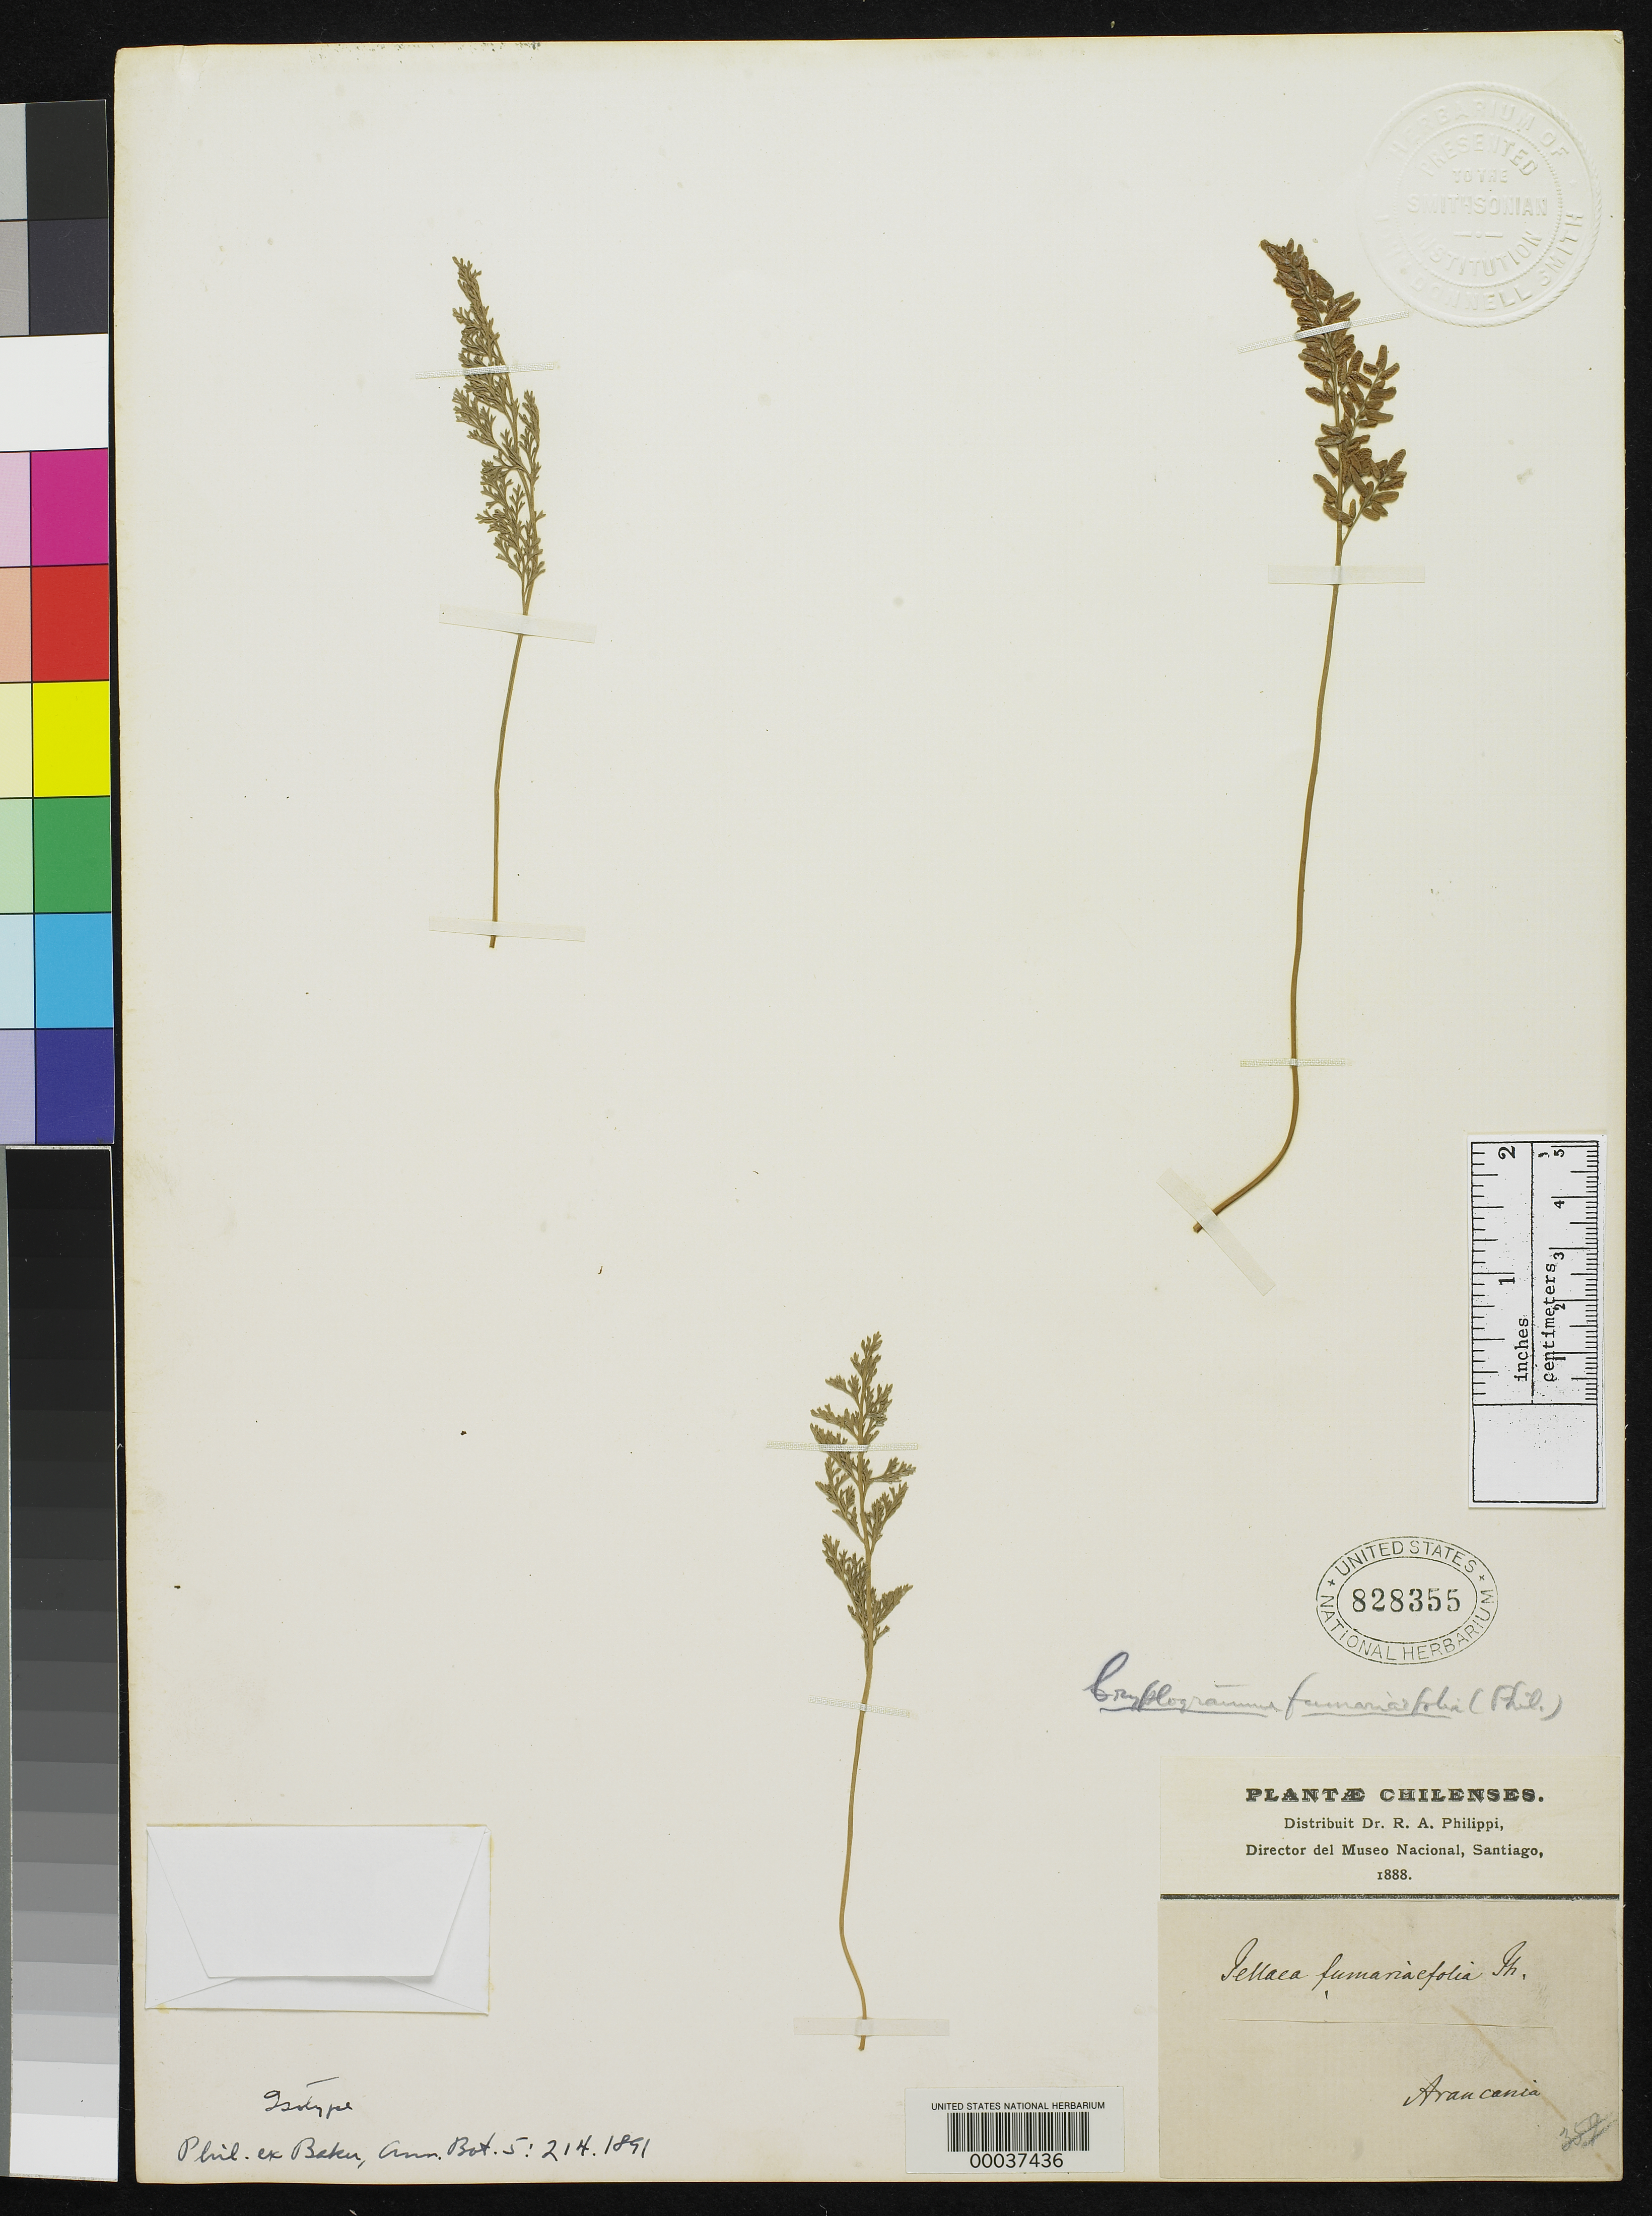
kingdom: Plantae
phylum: Tracheophyta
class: Polypodiopsida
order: Polypodiales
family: Pteridaceae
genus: Pellaea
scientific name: Pellaea fumariifolia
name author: Phil. ex Baker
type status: Type Collection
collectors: R. A. Philippi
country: Chile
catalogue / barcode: US 828355